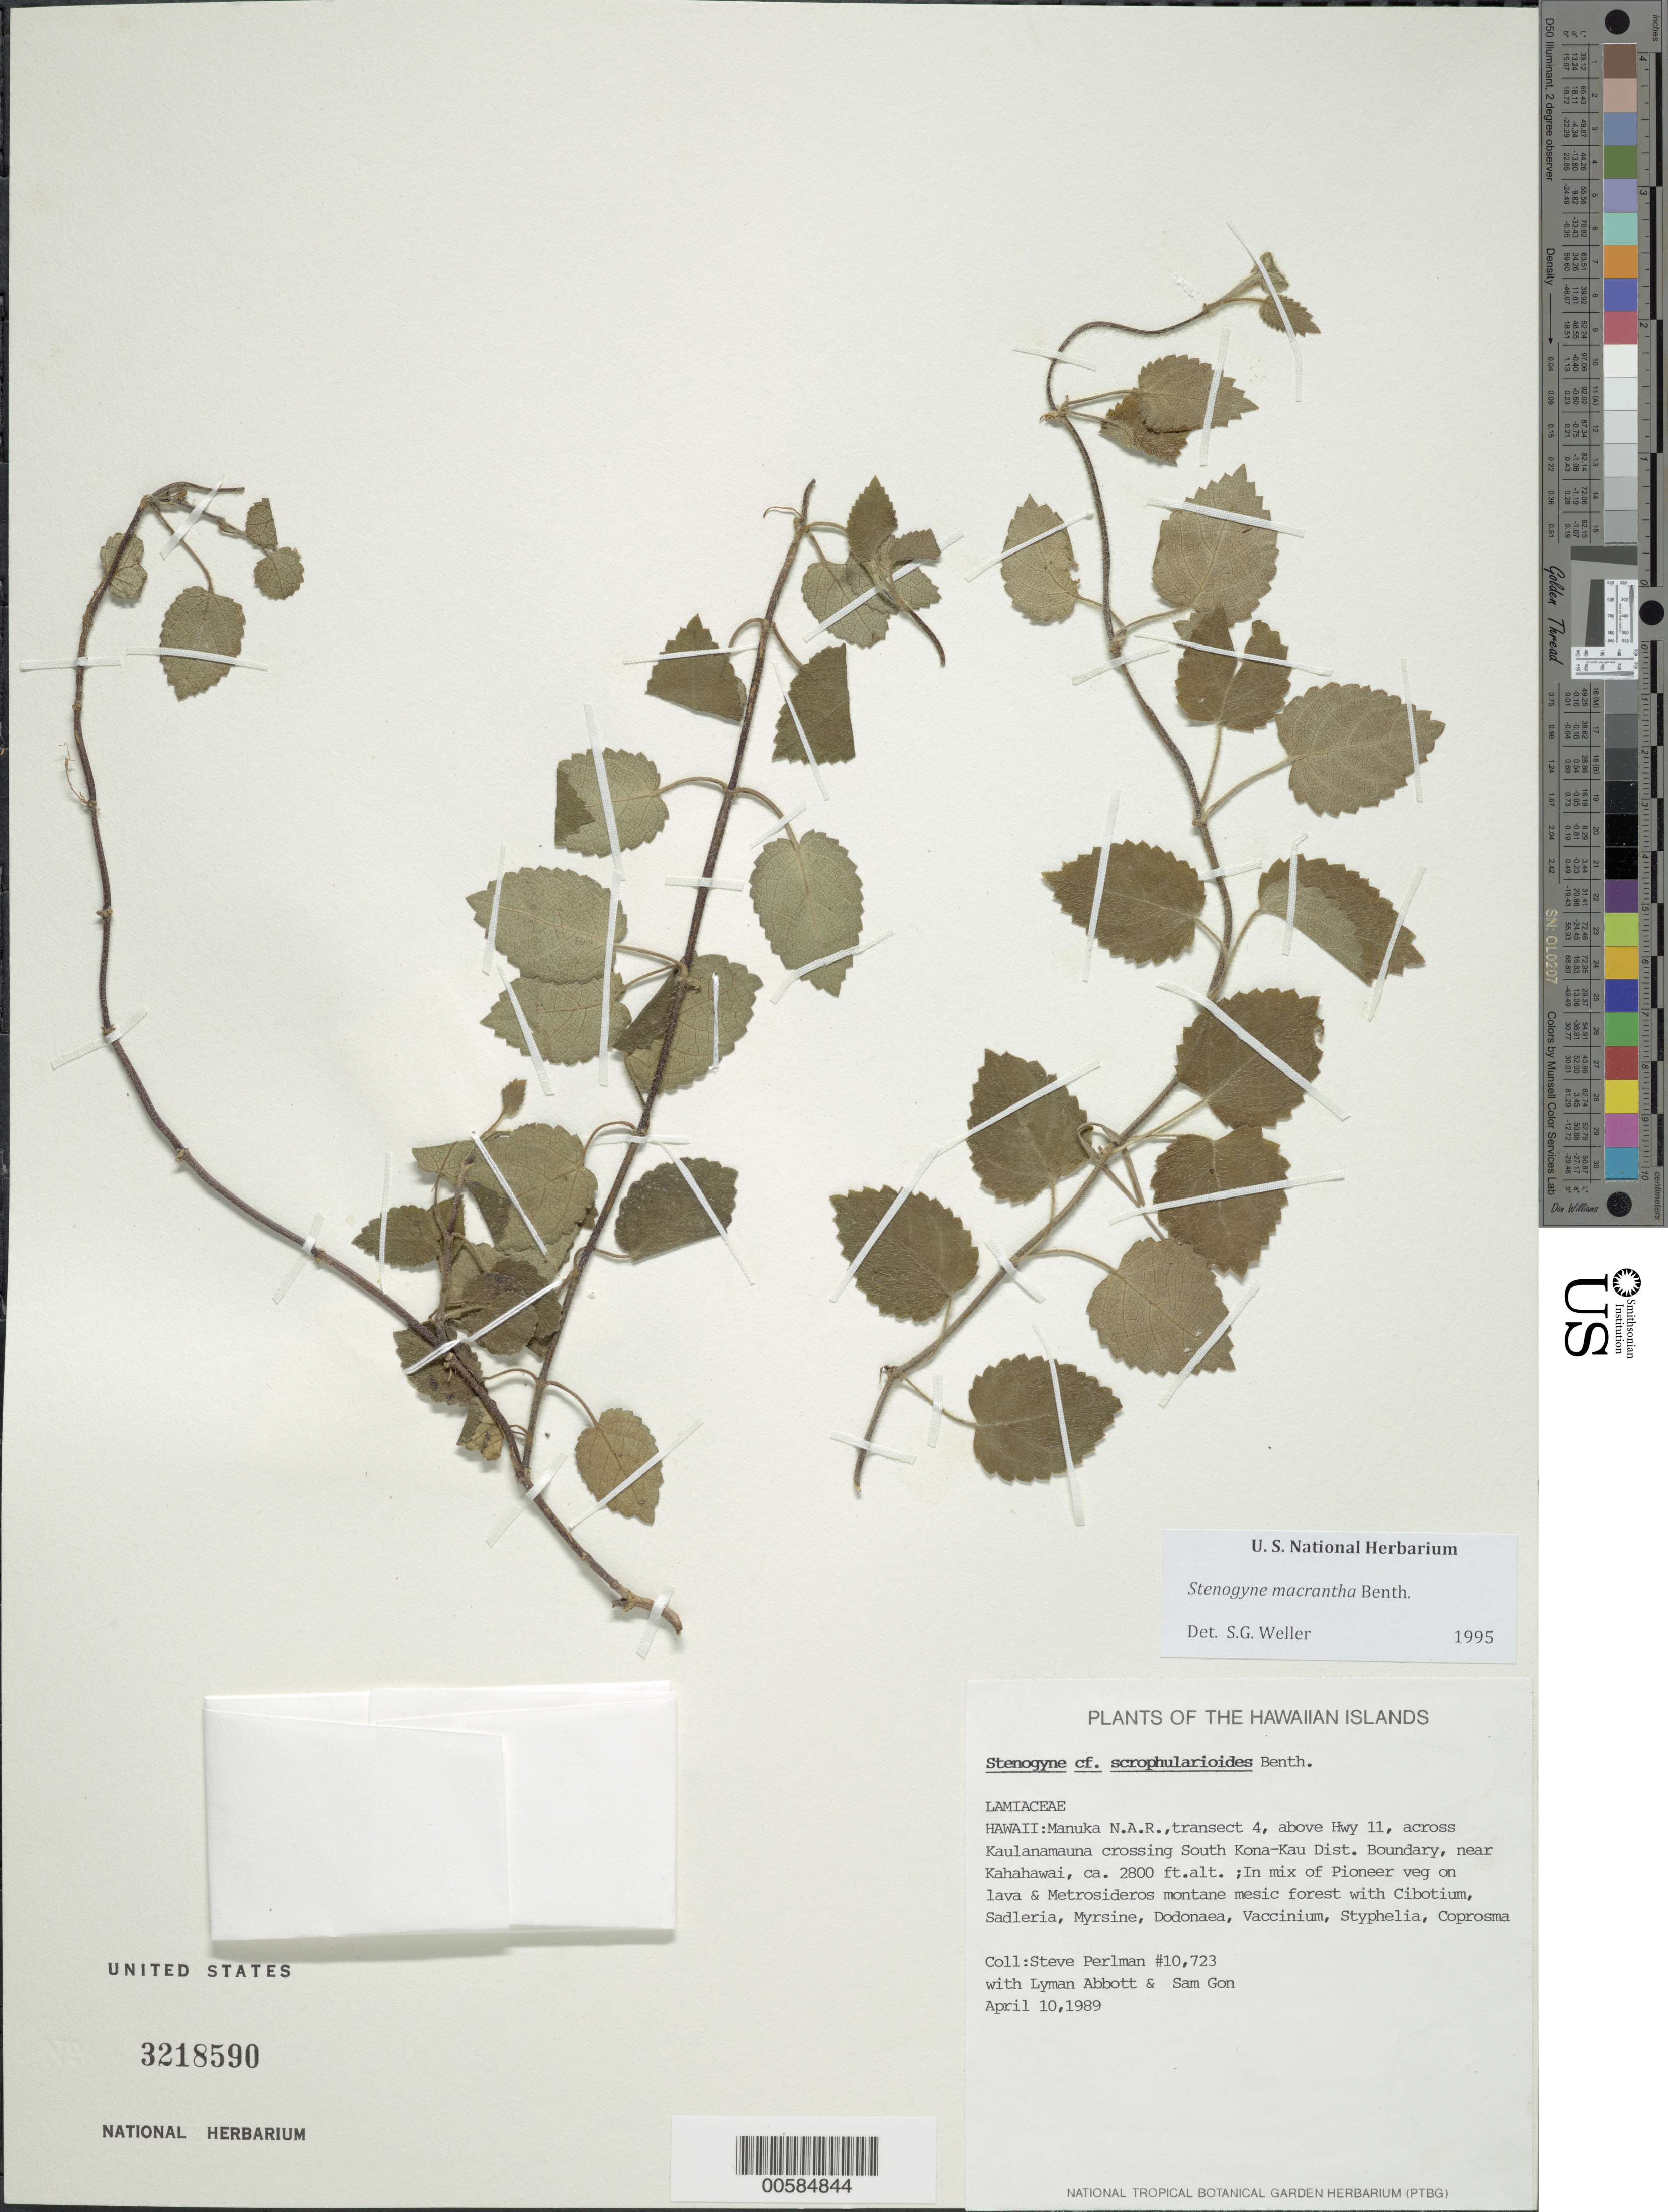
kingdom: Plantae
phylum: Tracheophyta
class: Magnoliopsida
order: Lamiales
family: Lamiaceae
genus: Stenogyne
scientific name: Stenogyne macrantha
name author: Benth.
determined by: Weller, Stephen G., (UNITED STATES)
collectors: S. P. Perlman, L. Abbott & S. Gon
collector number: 10723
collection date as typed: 10 Apr 1989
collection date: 1989-04-10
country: United States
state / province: Hawaii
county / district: Hawaii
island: Hawaii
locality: Manuka N.A.R., transect 4, above Hwy 11, across Kaulanamauna crossing S Kona-Kau Dist Boundary, near Kahahawai.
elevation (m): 853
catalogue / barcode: US 3218590